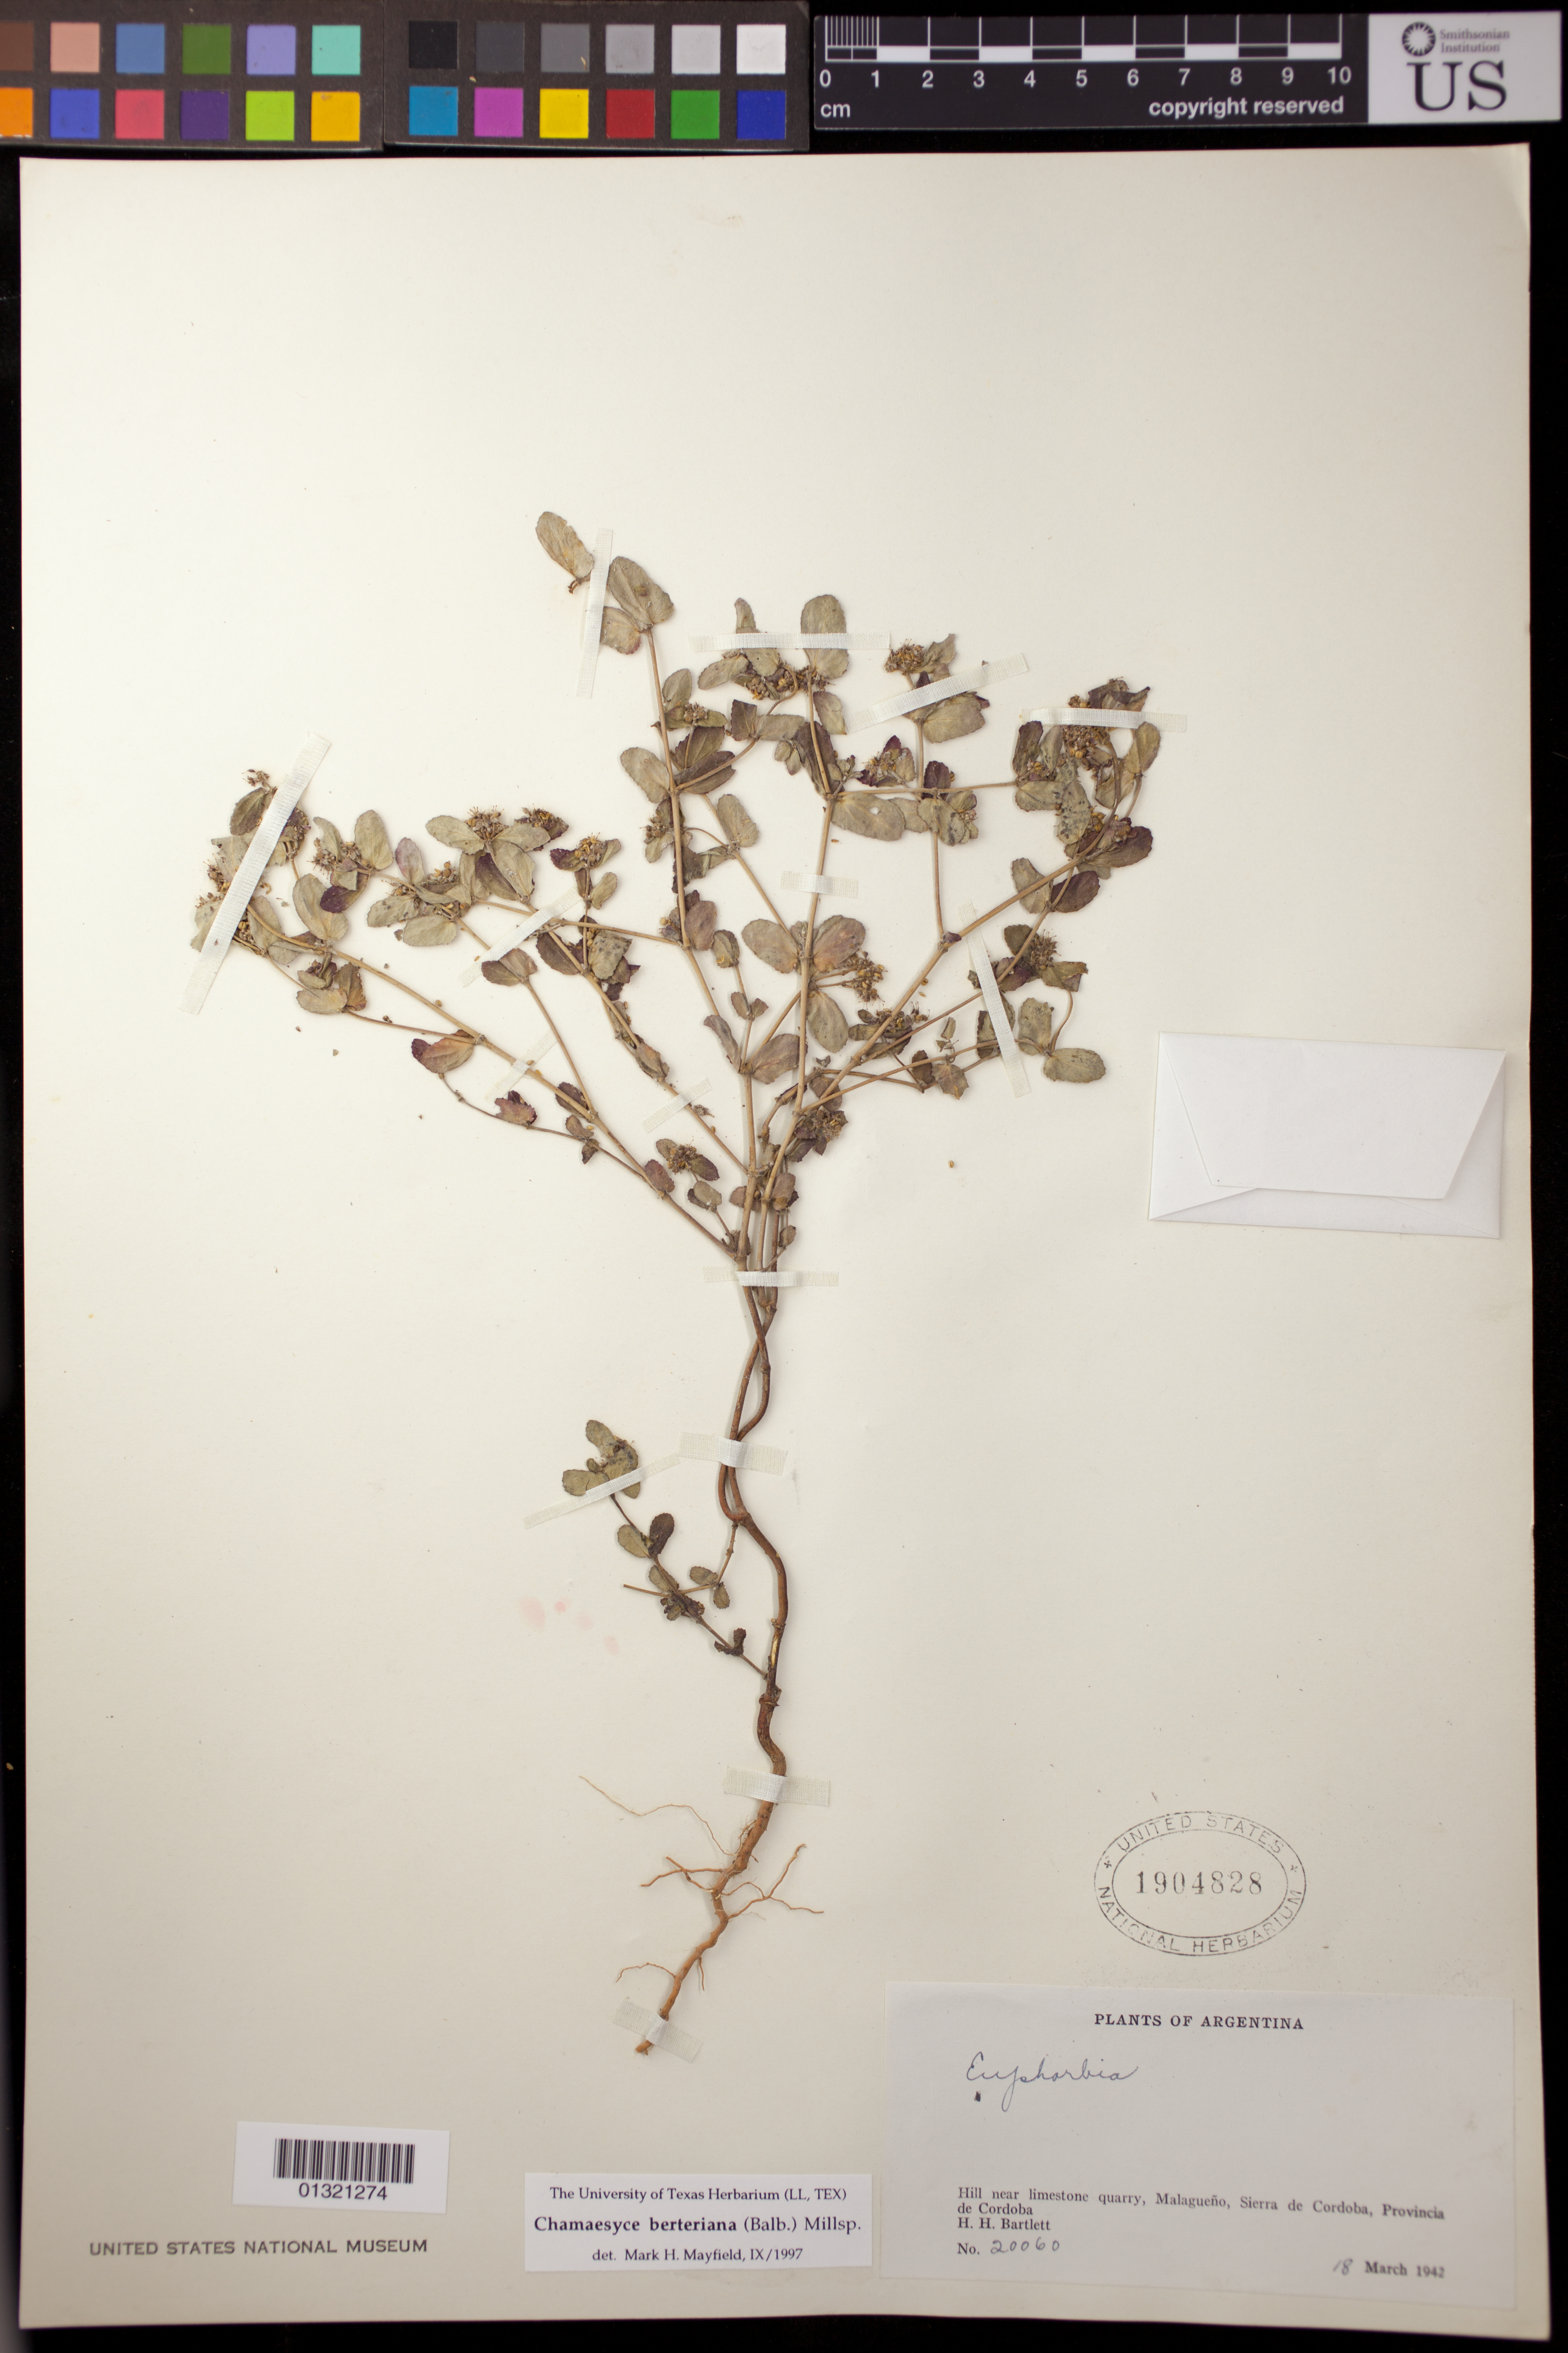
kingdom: Plantae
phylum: Tracheophyta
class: Magnoliopsida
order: Malpighiales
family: Euphorbiaceae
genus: Euphorbia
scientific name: Euphorbia berteroana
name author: Balb.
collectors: H. H. Bartlett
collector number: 20060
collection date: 1942-03-18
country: Argentina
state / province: Cordoba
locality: Hill near limestone quarry, Malagueno, Sierra de Cordoba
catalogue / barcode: US 1904828